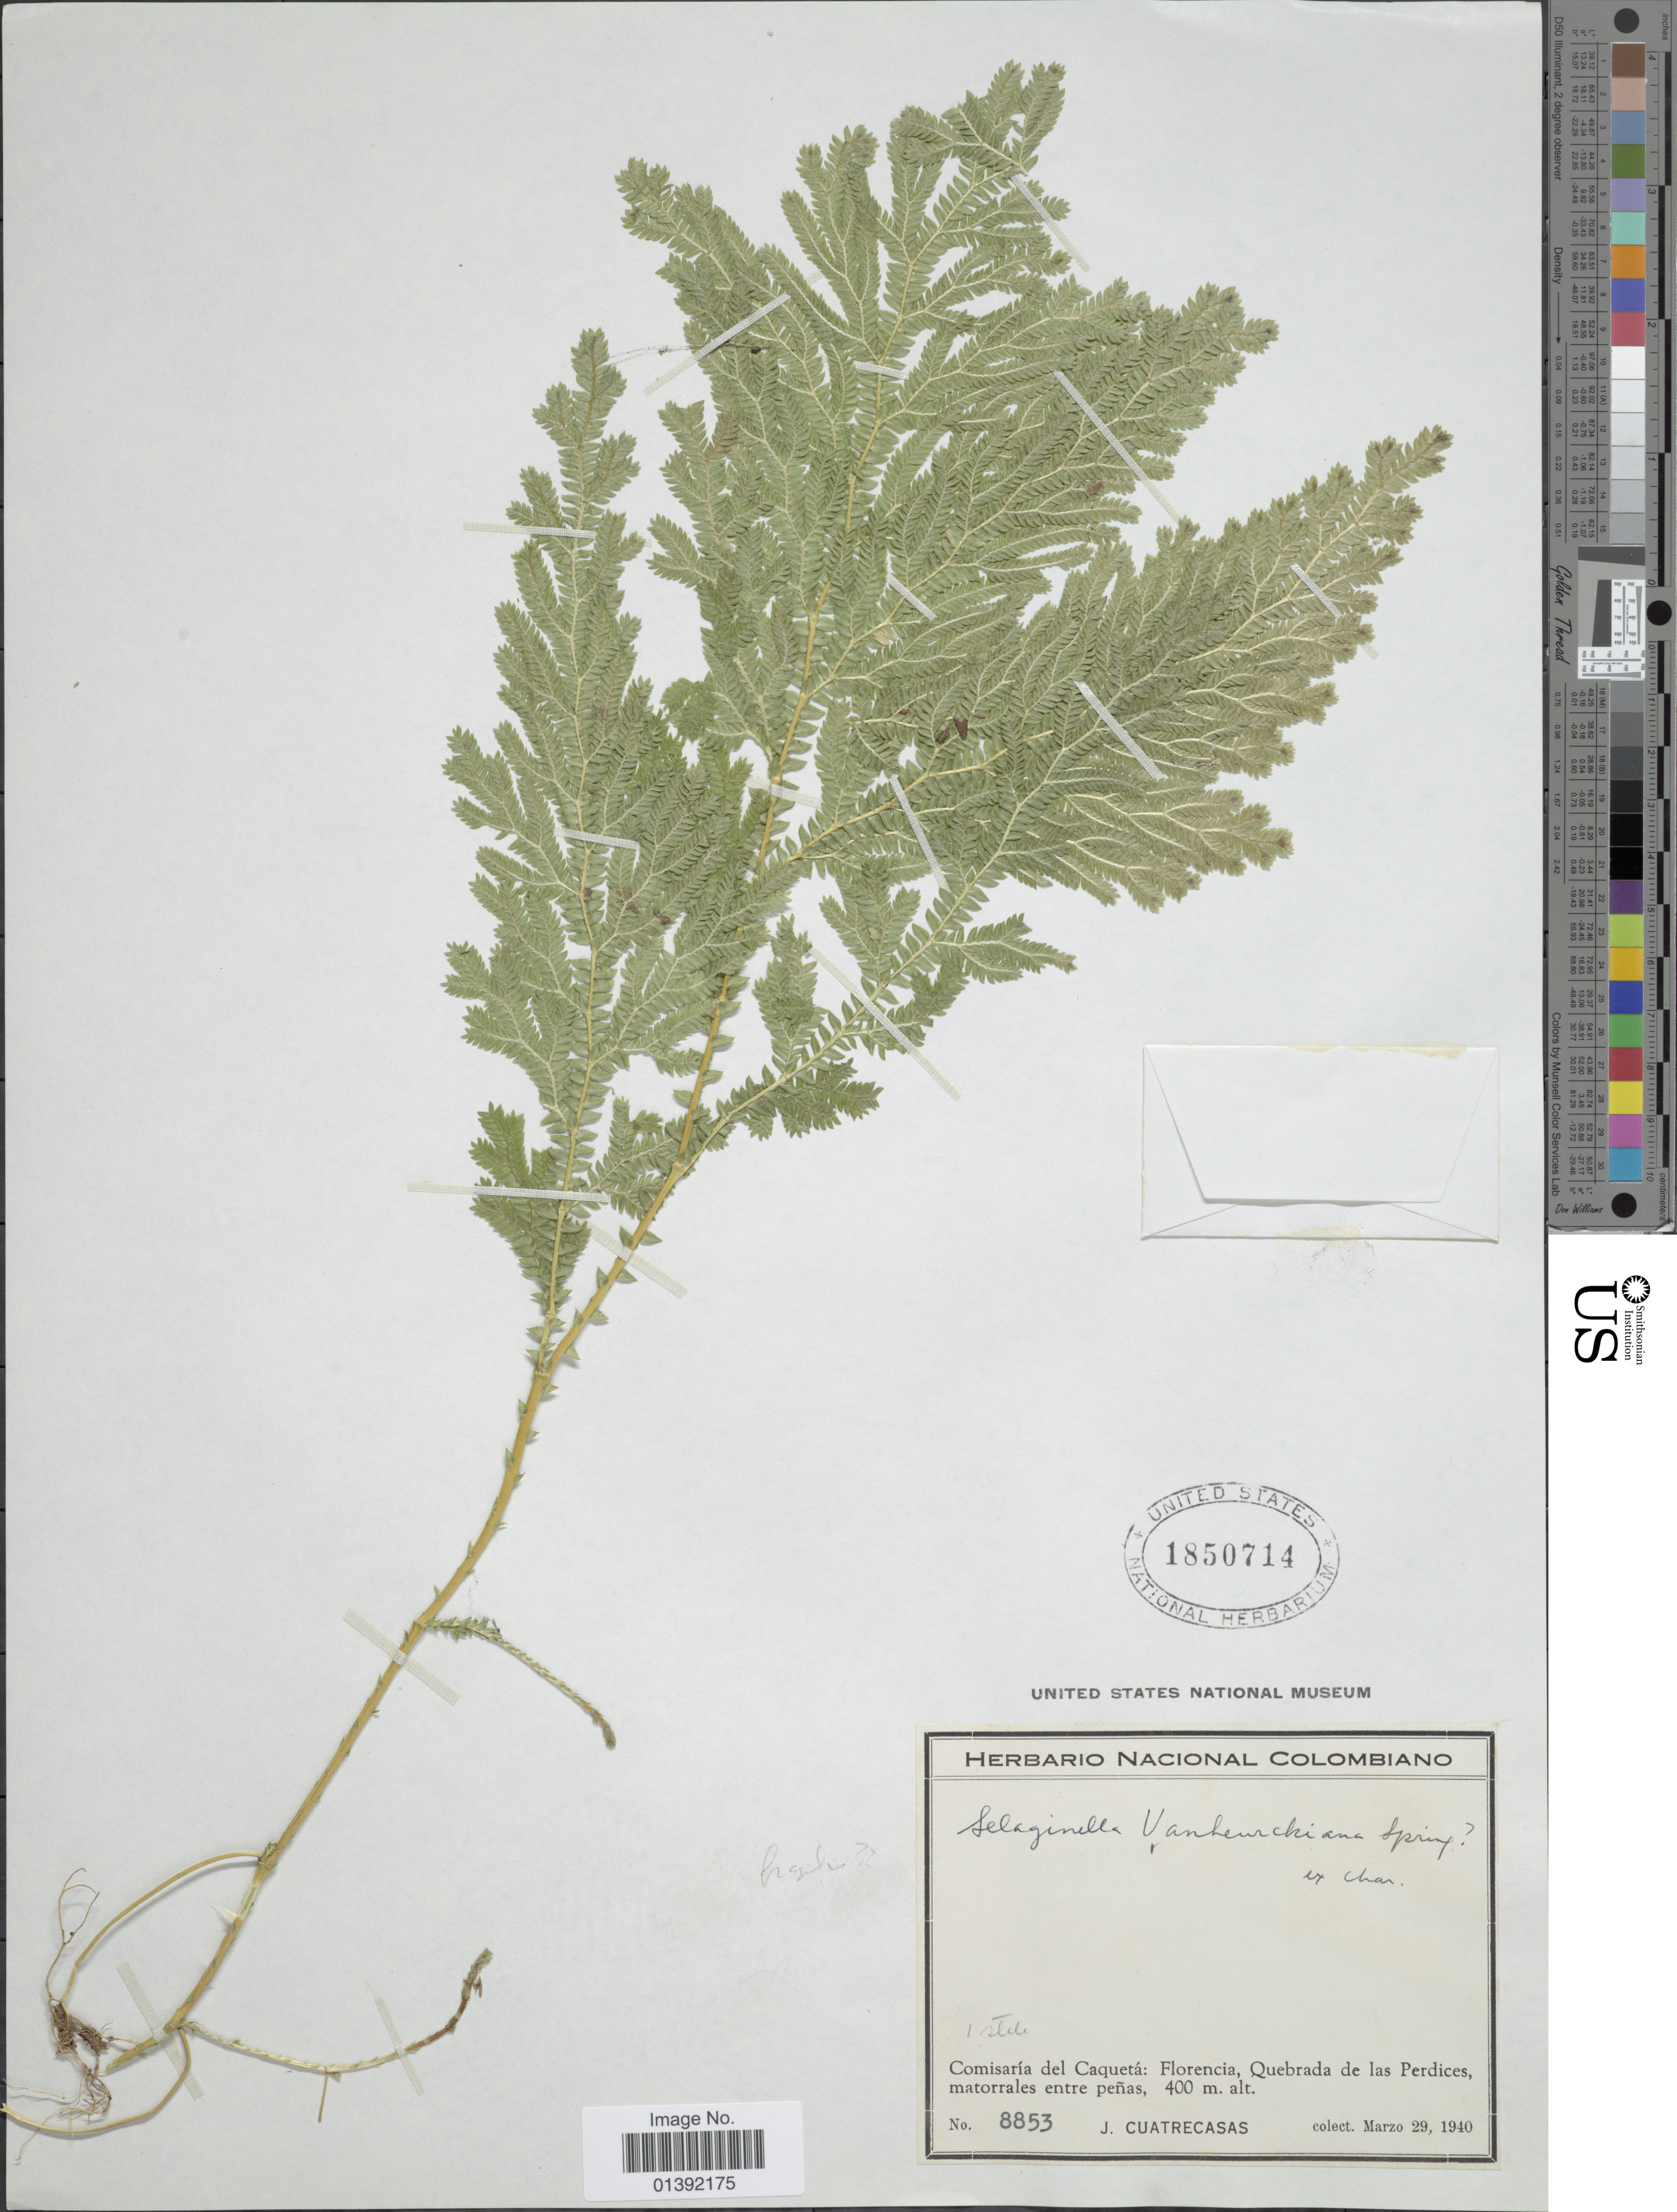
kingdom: Plantae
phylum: Tracheophyta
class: Lycopodiopsida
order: Selaginellales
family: Selaginellaceae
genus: Selaginella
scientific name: Selaginella vanhuerckiana, ined.2015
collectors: J. Cuatrecasas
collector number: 8853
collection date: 1940-03-29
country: Colombia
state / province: Caquetá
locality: Florencia, Quebrada de las Perdices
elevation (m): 400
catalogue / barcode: US 1850714